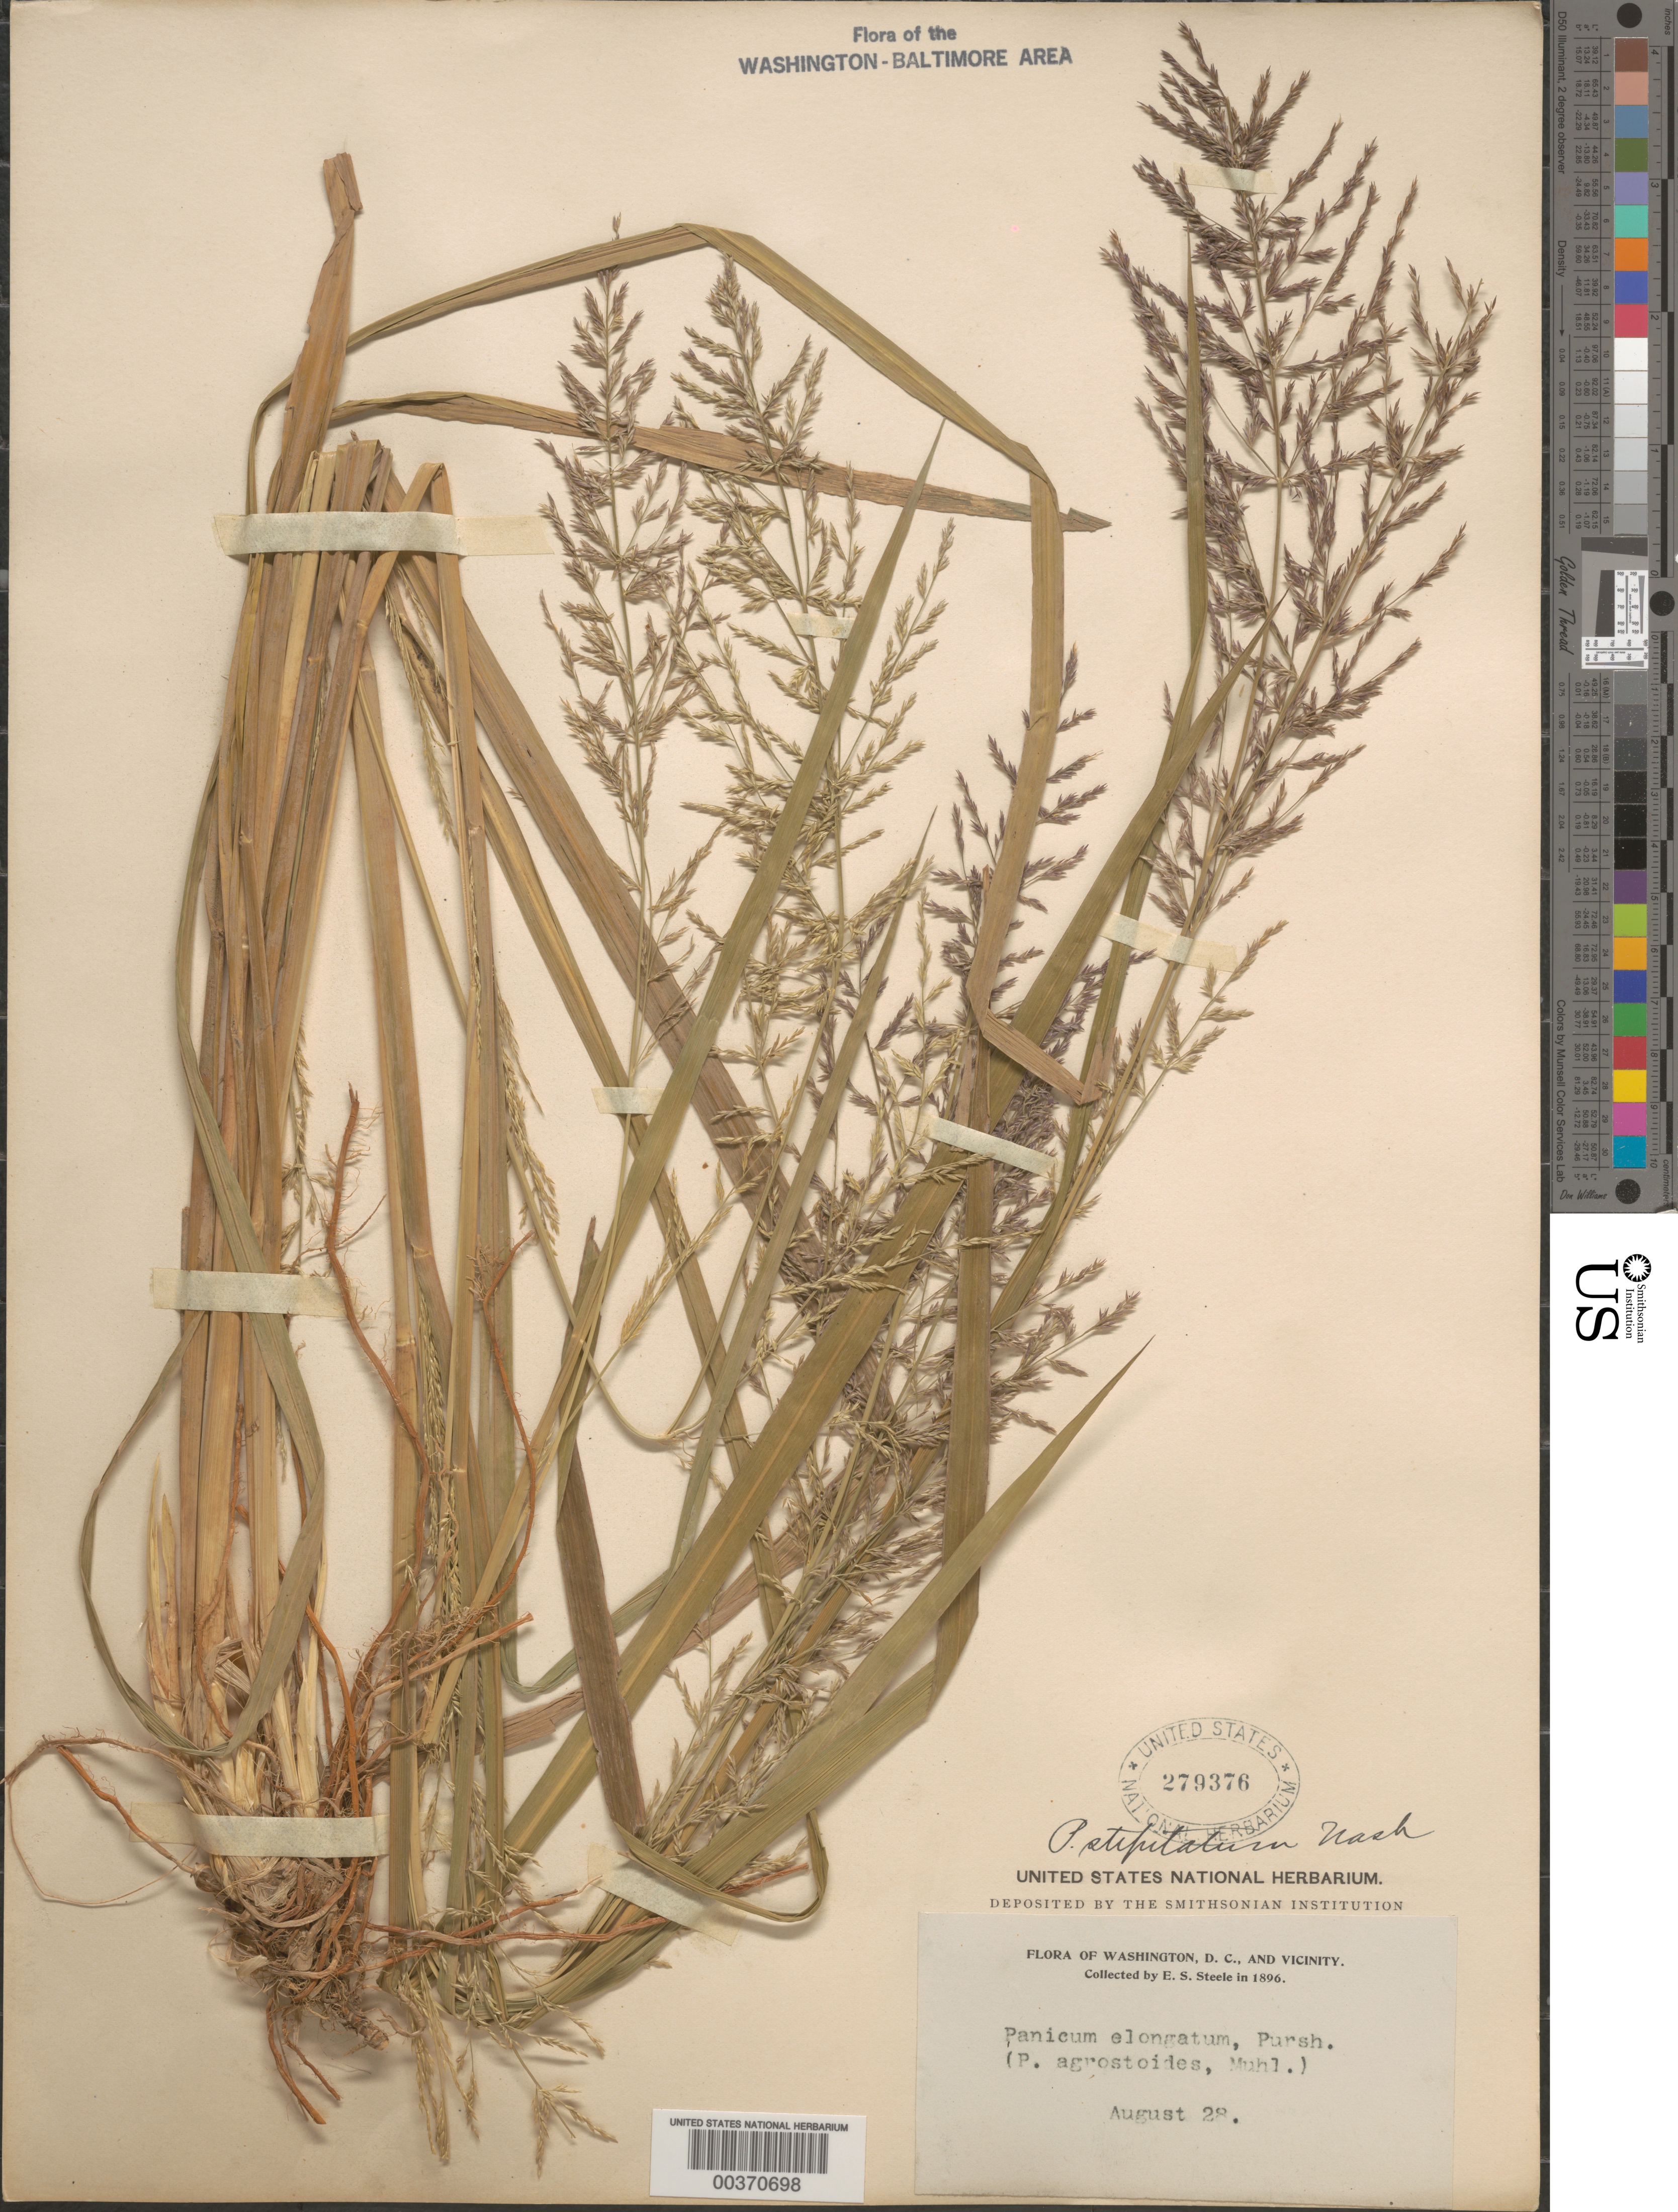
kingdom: Plantae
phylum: Tracheophyta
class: Liliopsida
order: Poales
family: Poaceae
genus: Coleataenia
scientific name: Coleataenia rigidula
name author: (Bosc ex Nees) LeBlond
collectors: E. Steele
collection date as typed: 28 Aug 1896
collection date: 1896-08-28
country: United States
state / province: District of Columbia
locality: Washington DC area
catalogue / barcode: US 279376